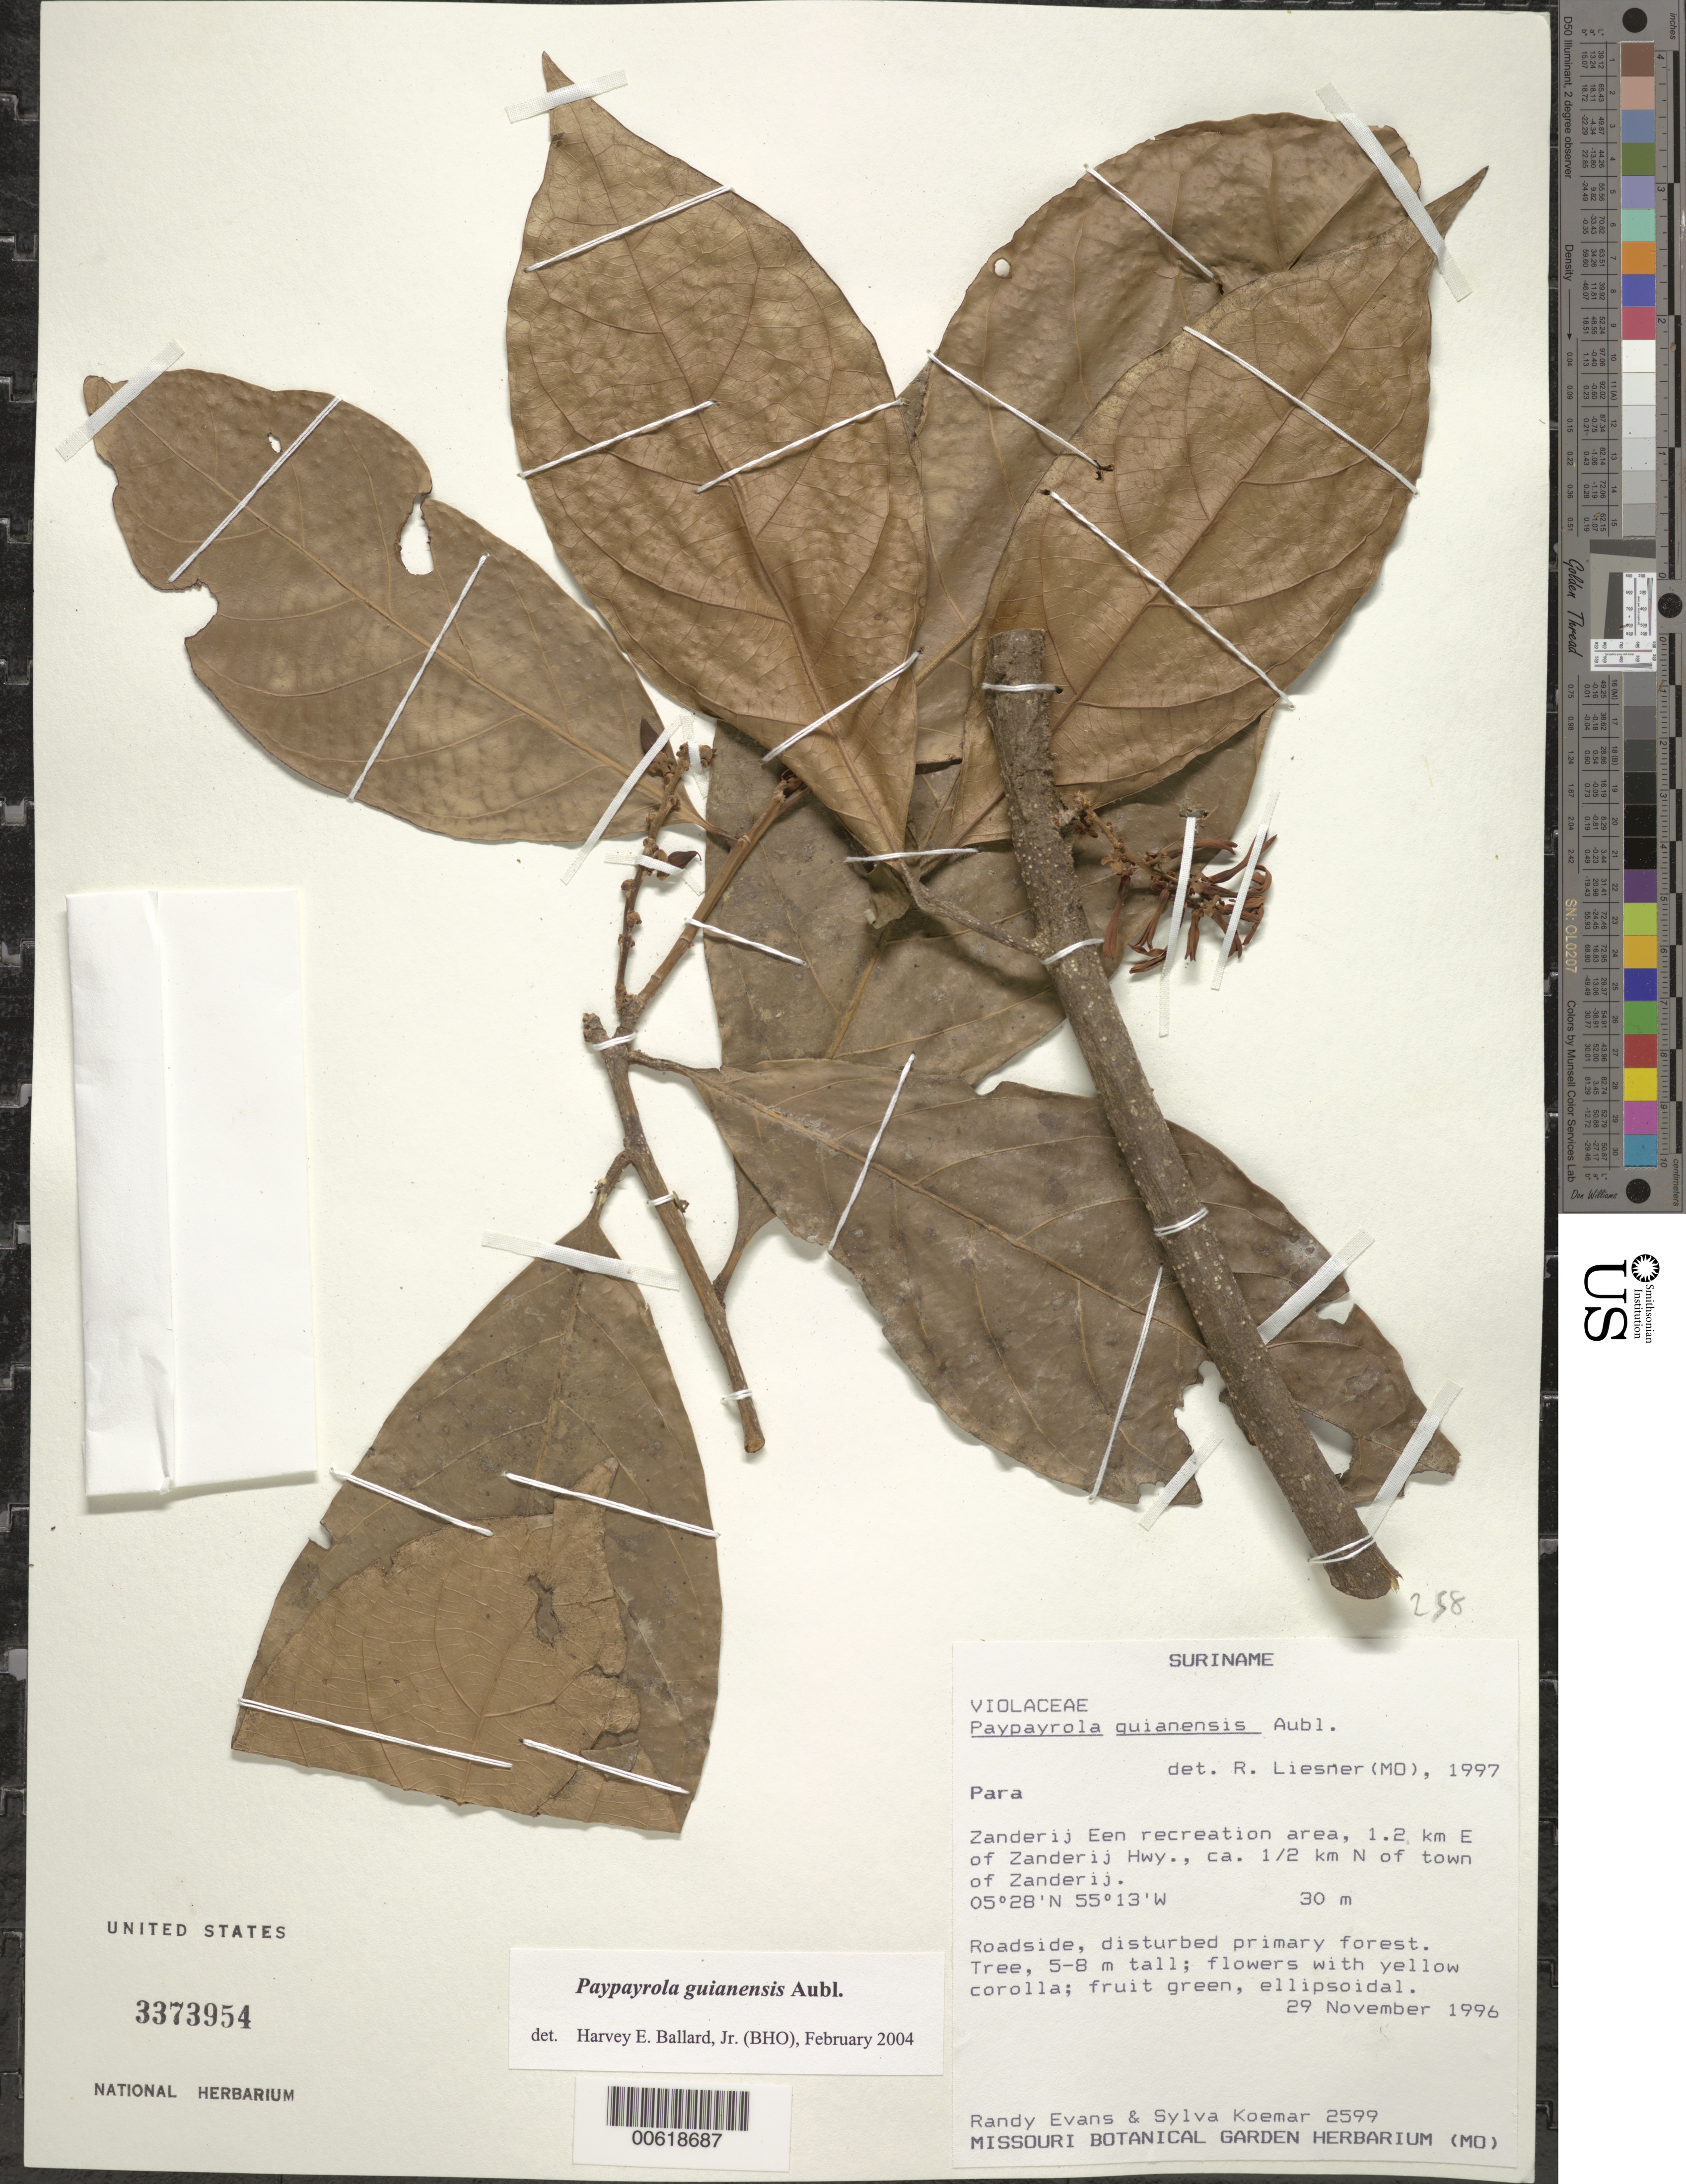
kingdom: Plantae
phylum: Tracheophyta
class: Magnoliopsida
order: Malpighiales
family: Violaceae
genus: Paypayrola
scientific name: Paypayrola guianensis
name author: Aubl.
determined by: Ballard, Harvey E.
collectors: R. Evans & S. Koemar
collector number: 2599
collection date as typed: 29-Nov-96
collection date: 1996-11-29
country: Suriname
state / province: Para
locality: Zanderij, recreation area, 1.2 km E of Zanderij Hwy., 0.5 km N of town of Zanderij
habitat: Roadside, disturbed primary forest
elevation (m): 30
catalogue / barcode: US 3373954